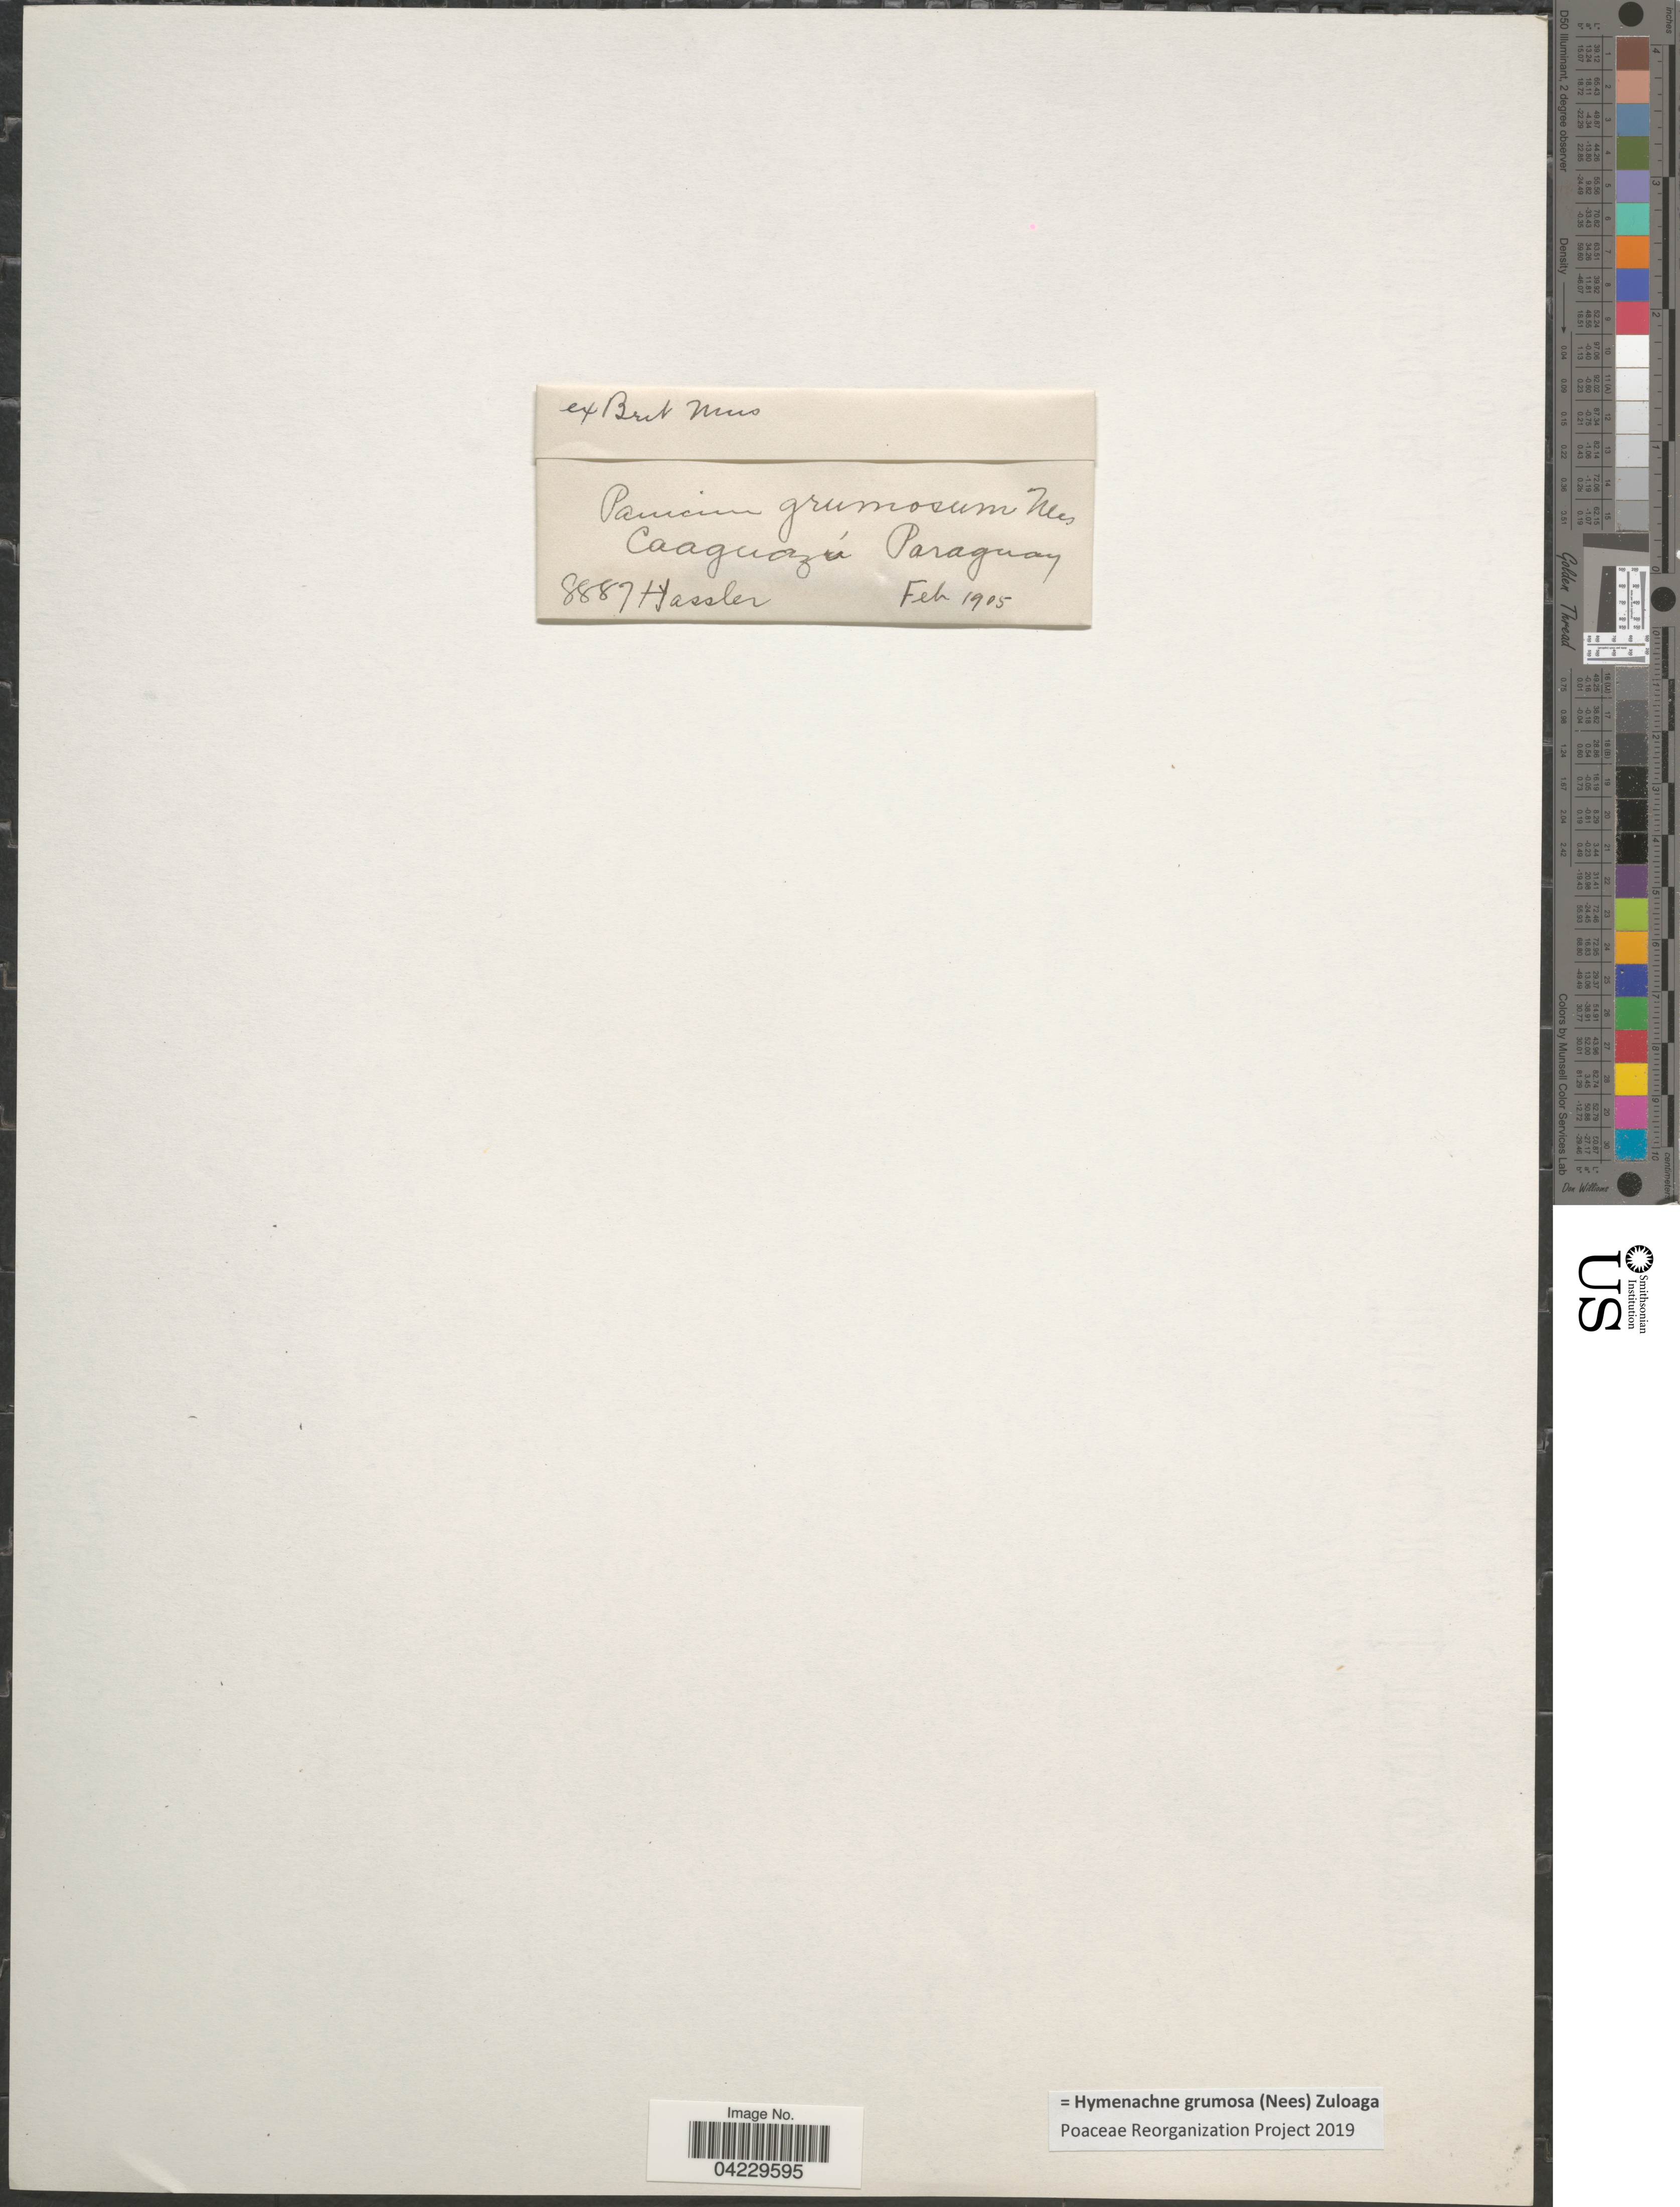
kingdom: Plantae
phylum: Tracheophyta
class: Liliopsida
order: Poales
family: Poaceae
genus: Hymenachne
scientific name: Hymenachne grumosa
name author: (Nees) Zuloaga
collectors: Hassler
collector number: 8887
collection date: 1905-02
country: Paraguay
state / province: Caaguazu